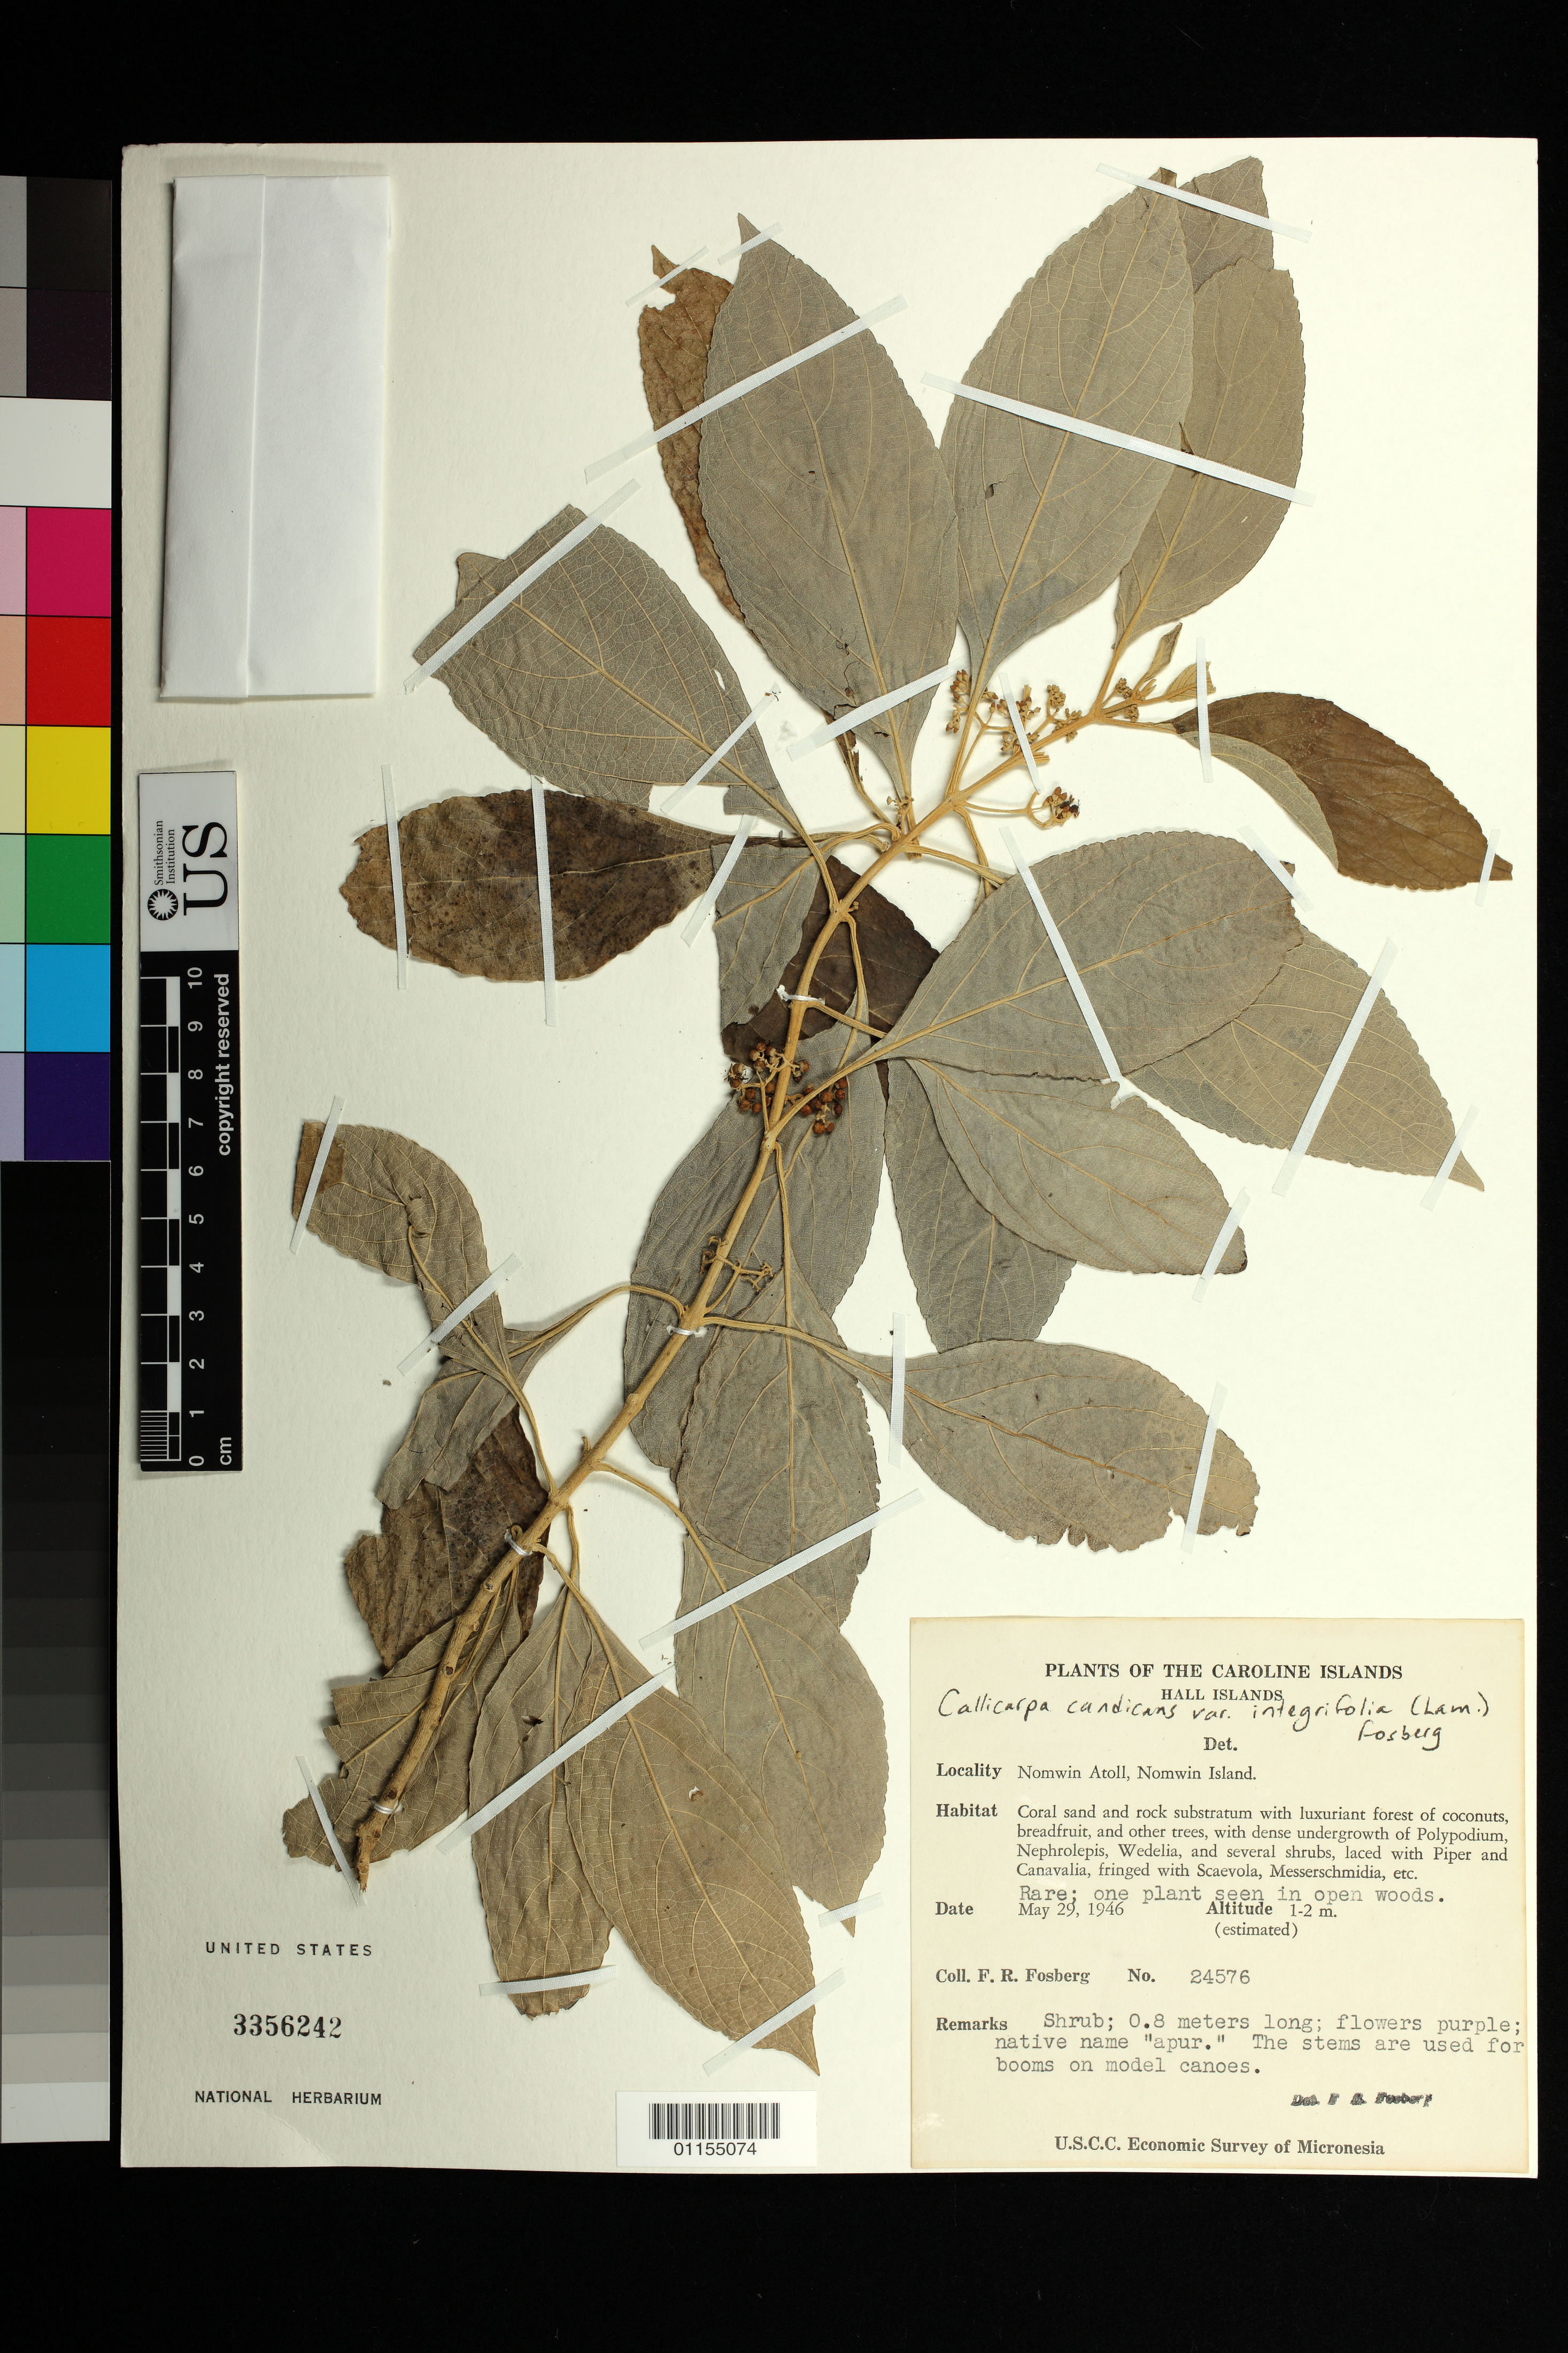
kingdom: Plantae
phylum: Tracheophyta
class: Magnoliopsida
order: Lamiales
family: Lamiaceae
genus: Callicarpa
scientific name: Callicarpa candicans var. integrifolia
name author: (Lam.) Fosberg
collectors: F. R. Fosberg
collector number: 24576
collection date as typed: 29 May 1946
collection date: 1946-05-29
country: Micronesia, Federated States of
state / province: Truk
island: Nomwin Atoll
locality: Nomwin Atoll, Nomwin Island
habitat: lucuriant forest of coconuts, breadfruit, and other trees.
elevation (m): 1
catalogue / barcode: US 3356242